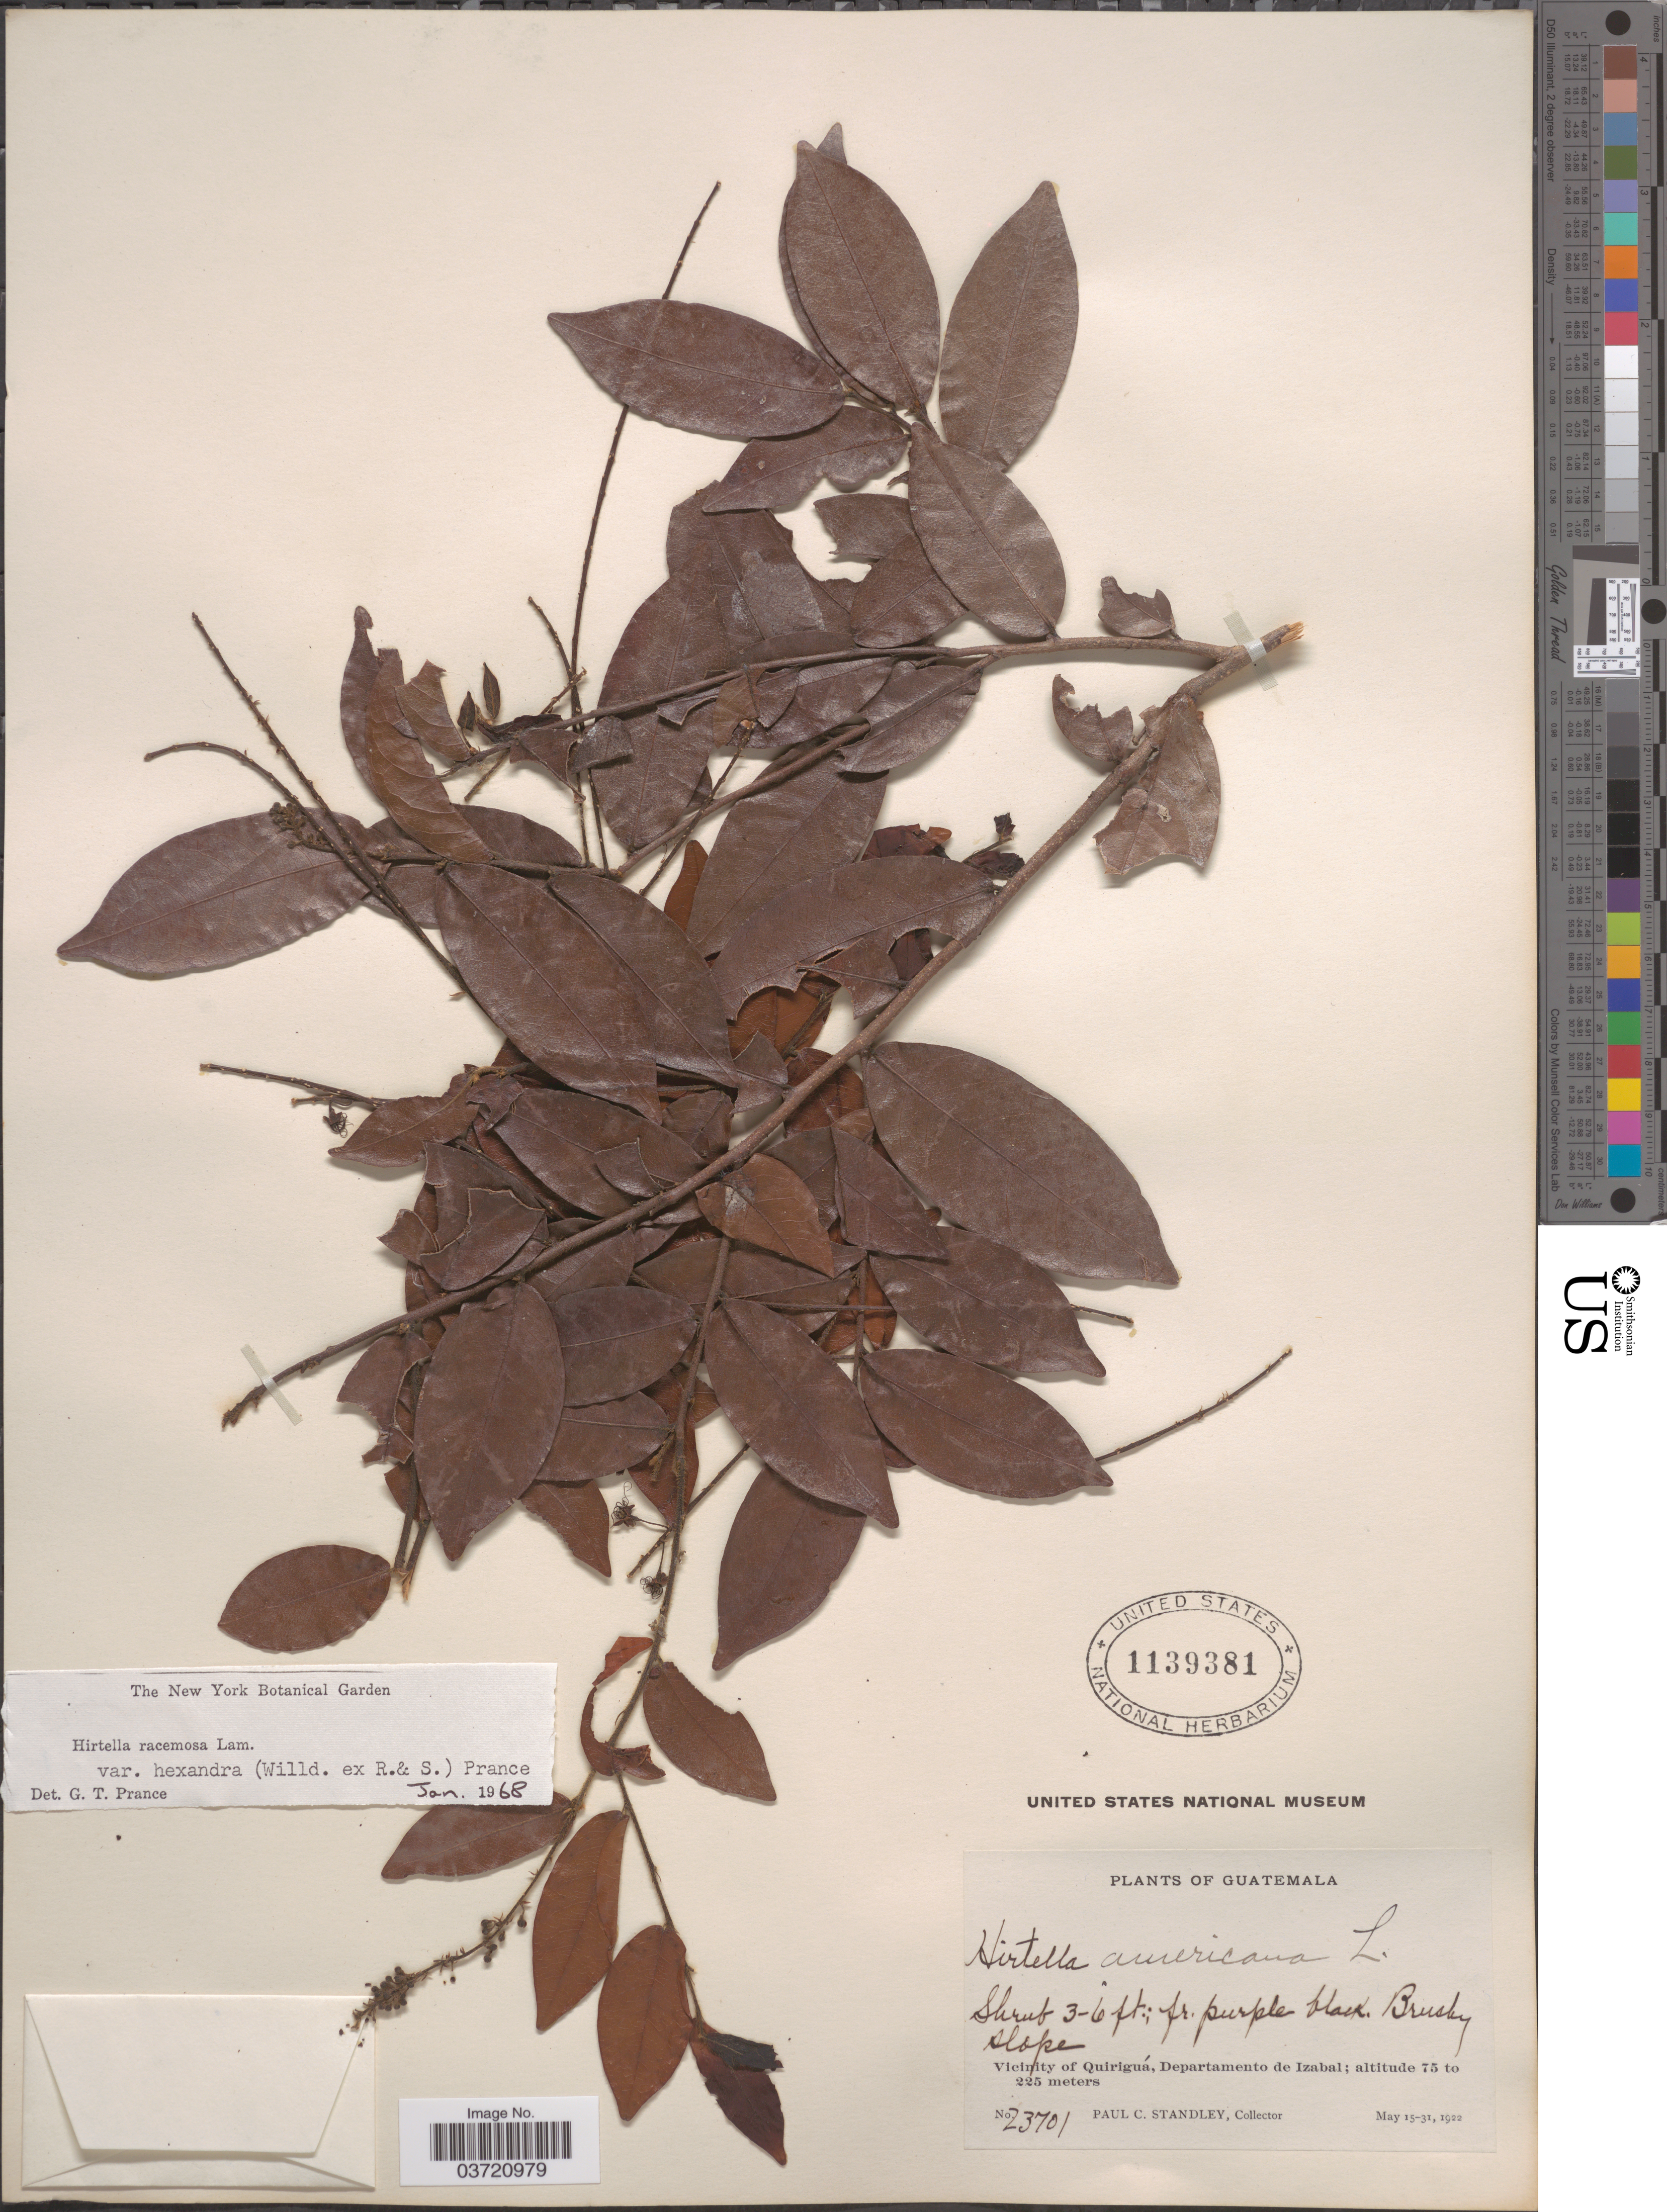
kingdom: Plantae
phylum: Tracheophyta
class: Magnoliopsida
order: Malpighiales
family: Chrysobalanaceae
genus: Hirtella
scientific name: Hirtella racemosa var. hexandra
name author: (Willd. ex Roem. & Schult.) Prance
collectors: P. C. Standley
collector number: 23701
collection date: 1922-05-15/1922-05-31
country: Guatemala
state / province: Izabal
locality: Vicinity of Quiriguá, Departamento de Izabal.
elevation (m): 75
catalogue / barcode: US 1139381